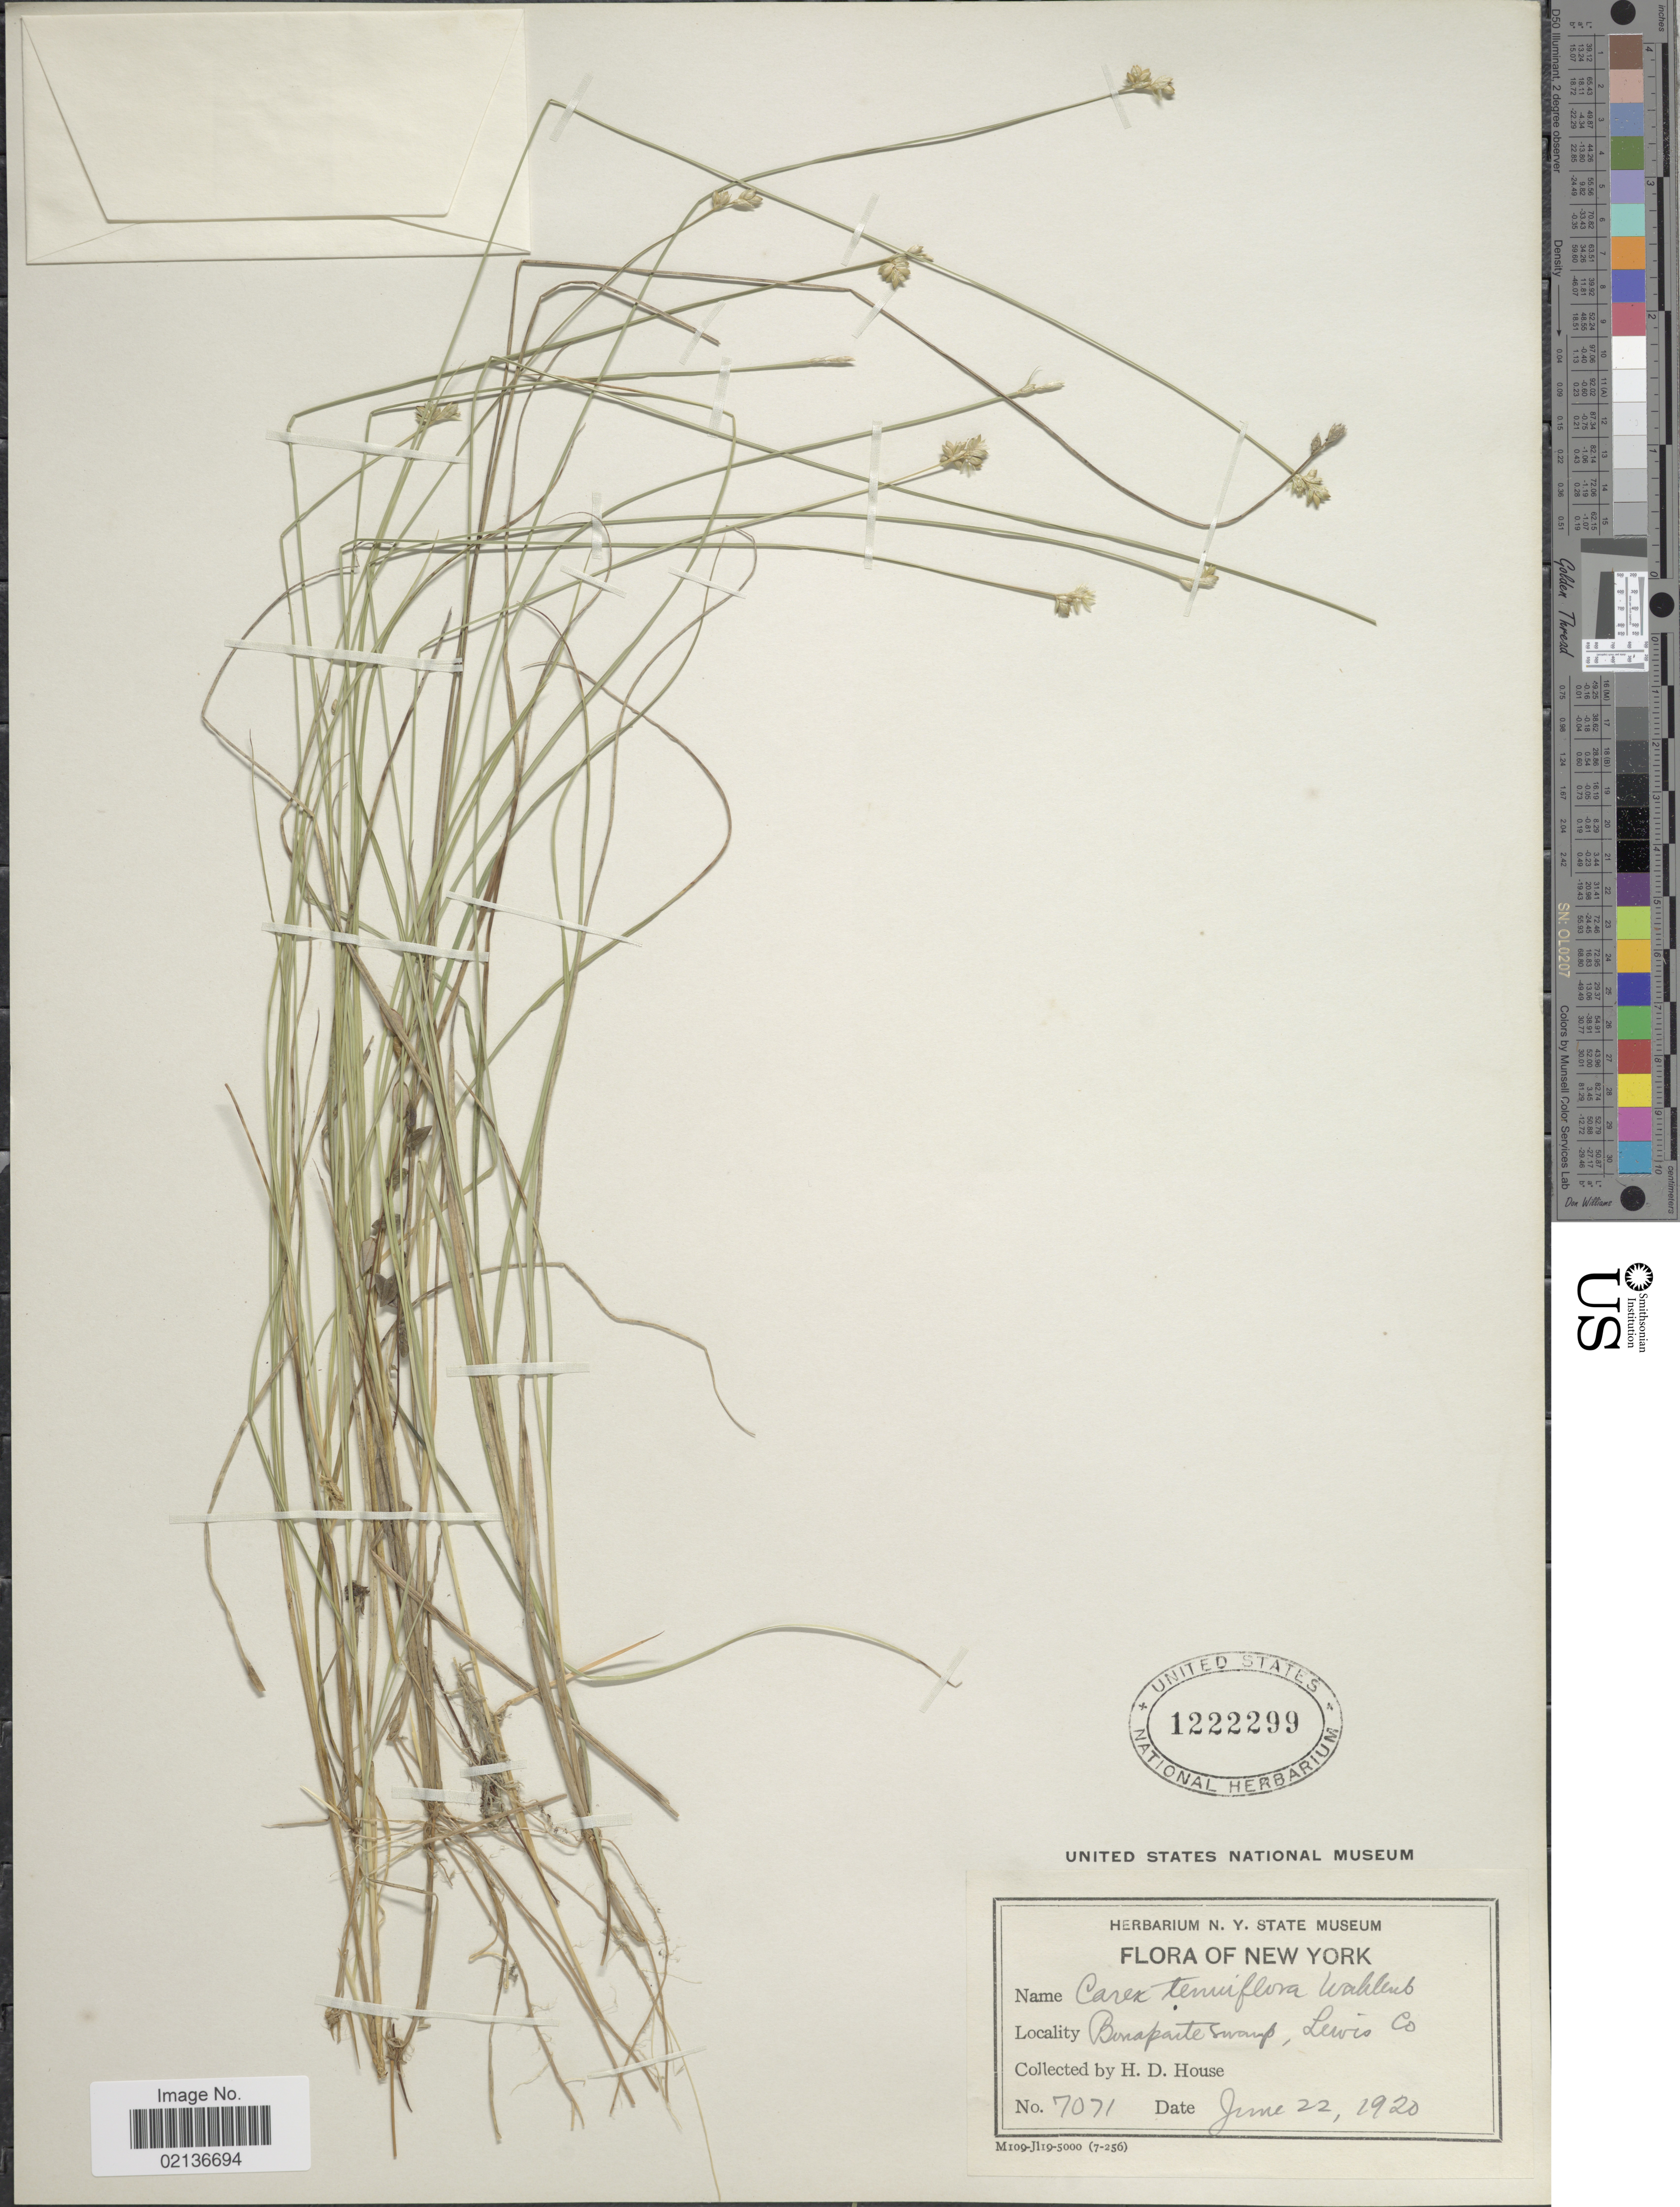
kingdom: Plantae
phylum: Tracheophyta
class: Liliopsida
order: Poales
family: Cyperaceae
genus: Carex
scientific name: Carex tenuiflora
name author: Wahlenb.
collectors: H. D. House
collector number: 7071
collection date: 1920-06-22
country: United States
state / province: New York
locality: Bonaparte swamp, Lewis Co.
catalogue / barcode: US 1222299